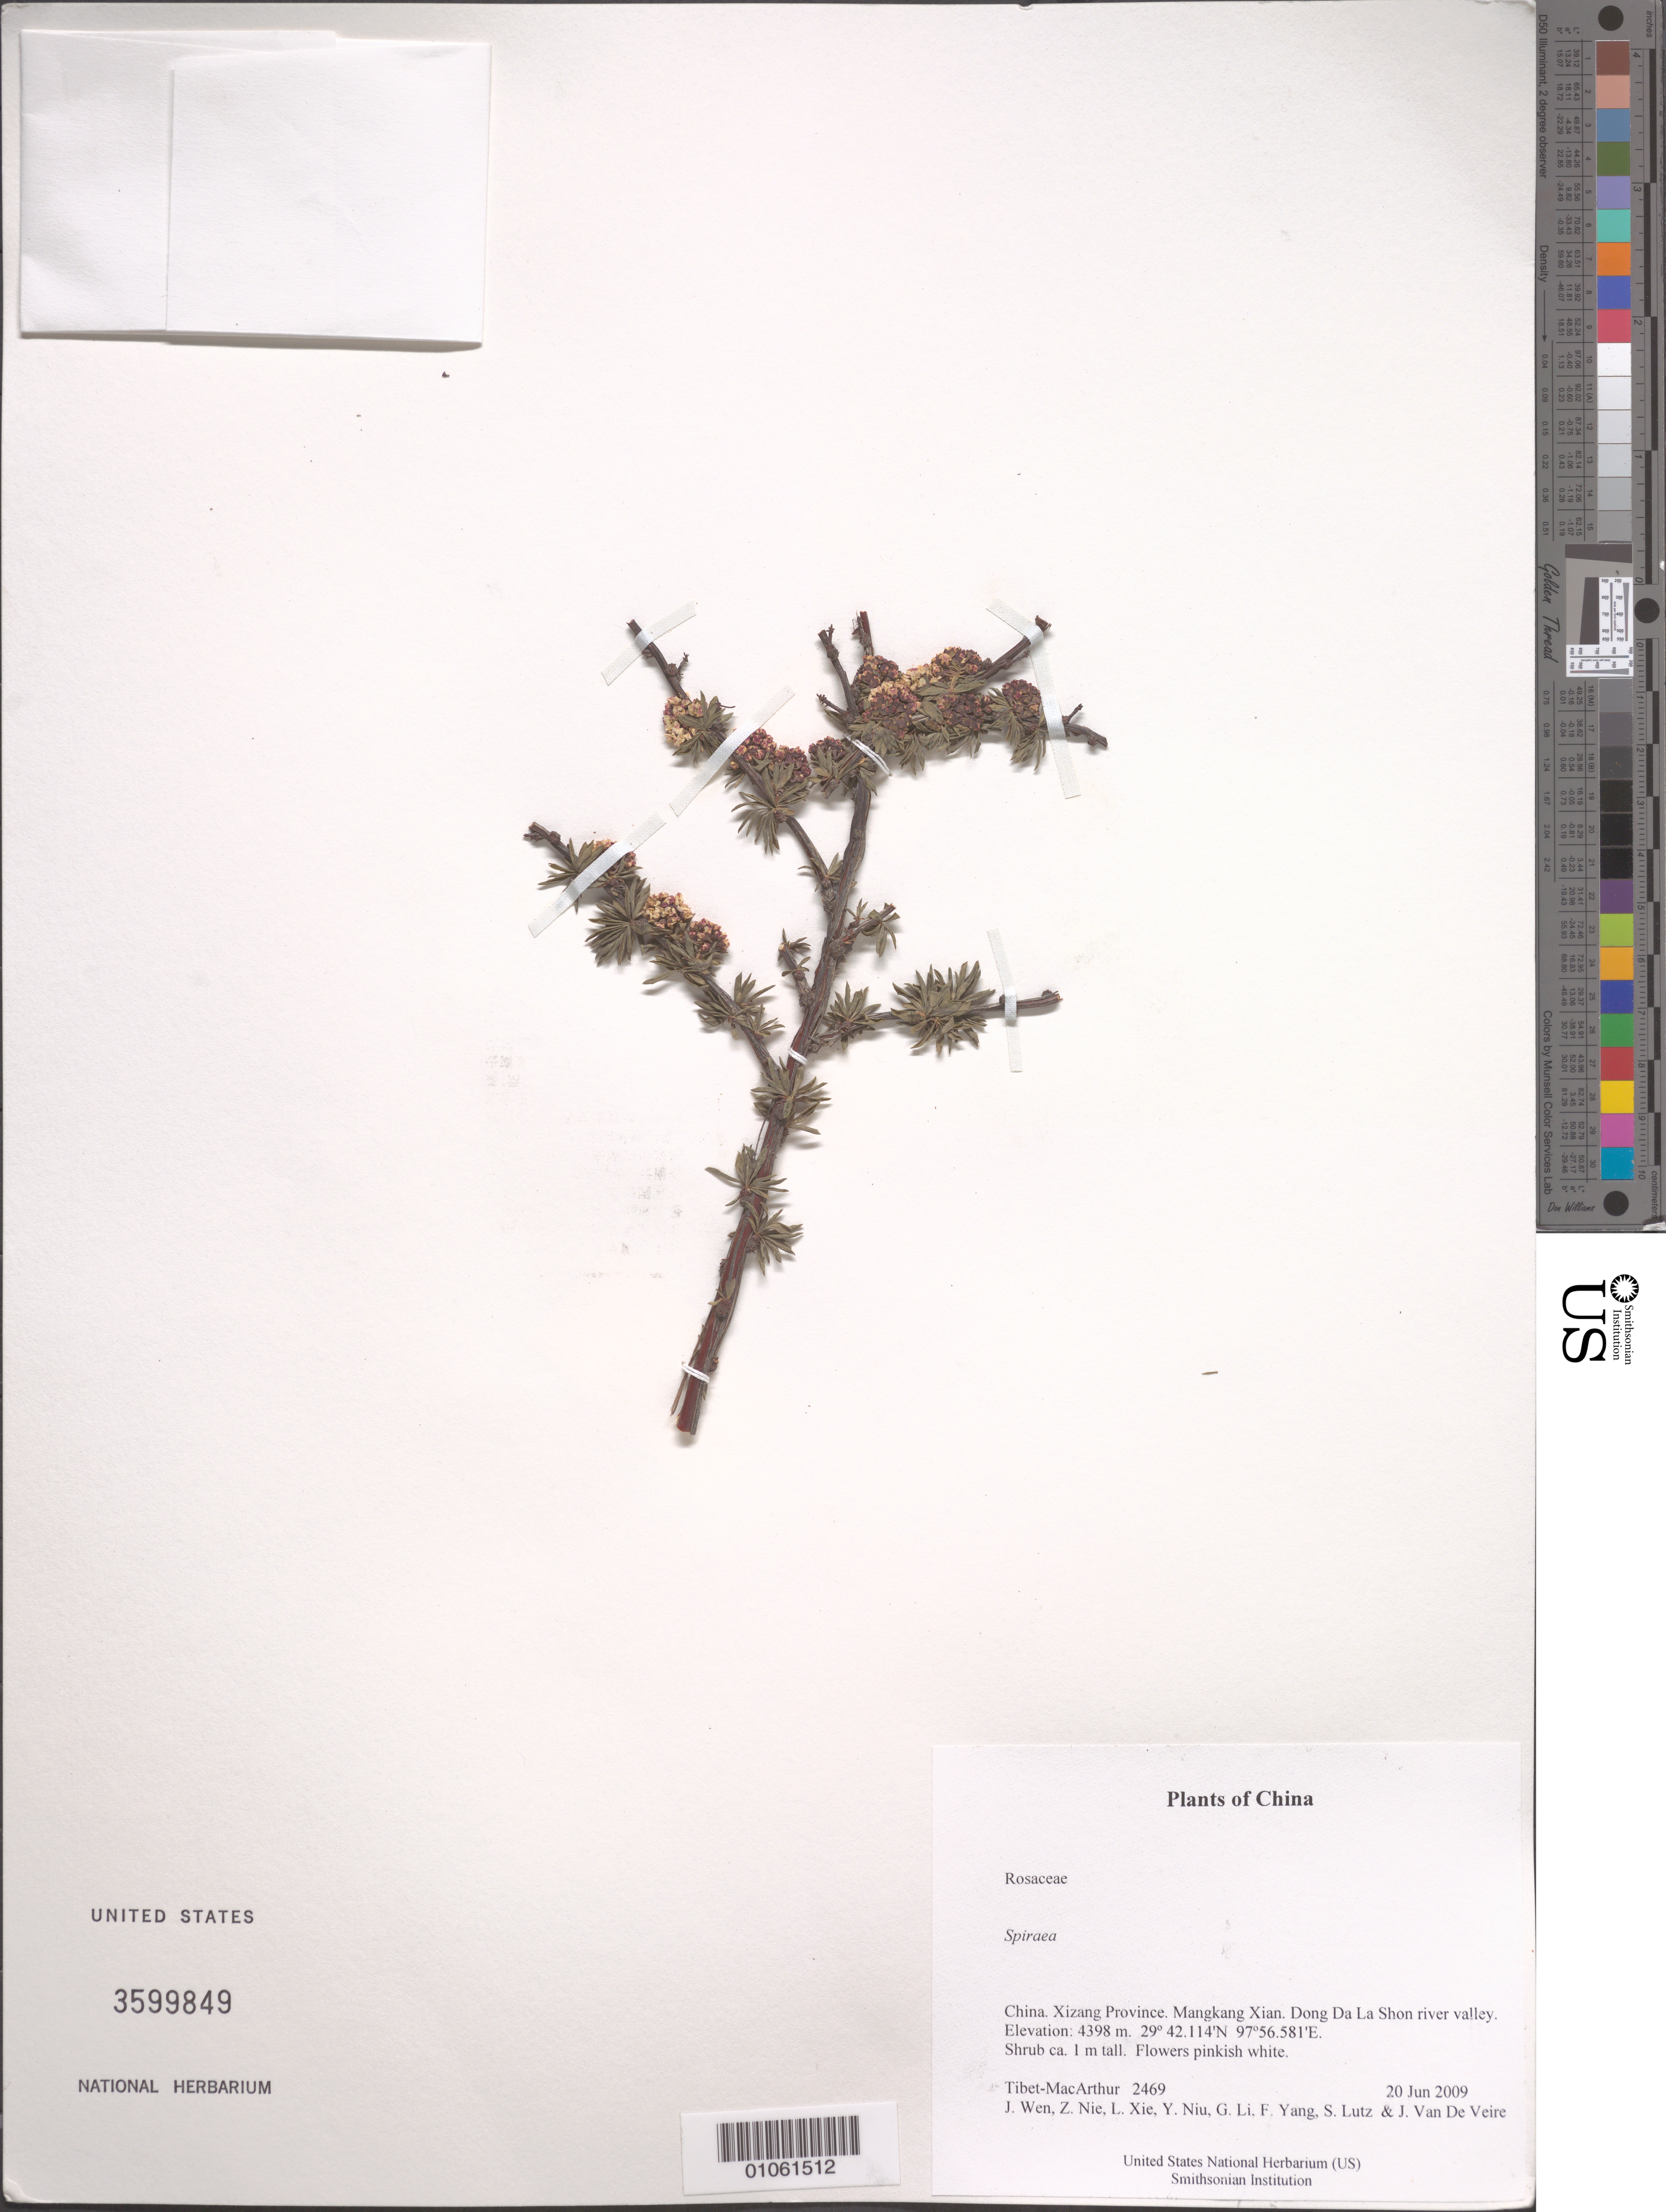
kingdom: Plantae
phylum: Tracheophyta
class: Magnoliopsida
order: Rosales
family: Rosaceae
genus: Spiraea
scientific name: Spiraea sp.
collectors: Tibet-MacArthur, J. Wen, Z. Nie, L. Xie, Y. Niu, G. Li, F. Yang, S. Lutz & J. Van De Veire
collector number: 2469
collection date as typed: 20 Jun 2009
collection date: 2009-06-20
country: China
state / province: Xizang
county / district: Mangkang Xian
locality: Dong Da La Shon river valley.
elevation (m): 4398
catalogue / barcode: US 3599849